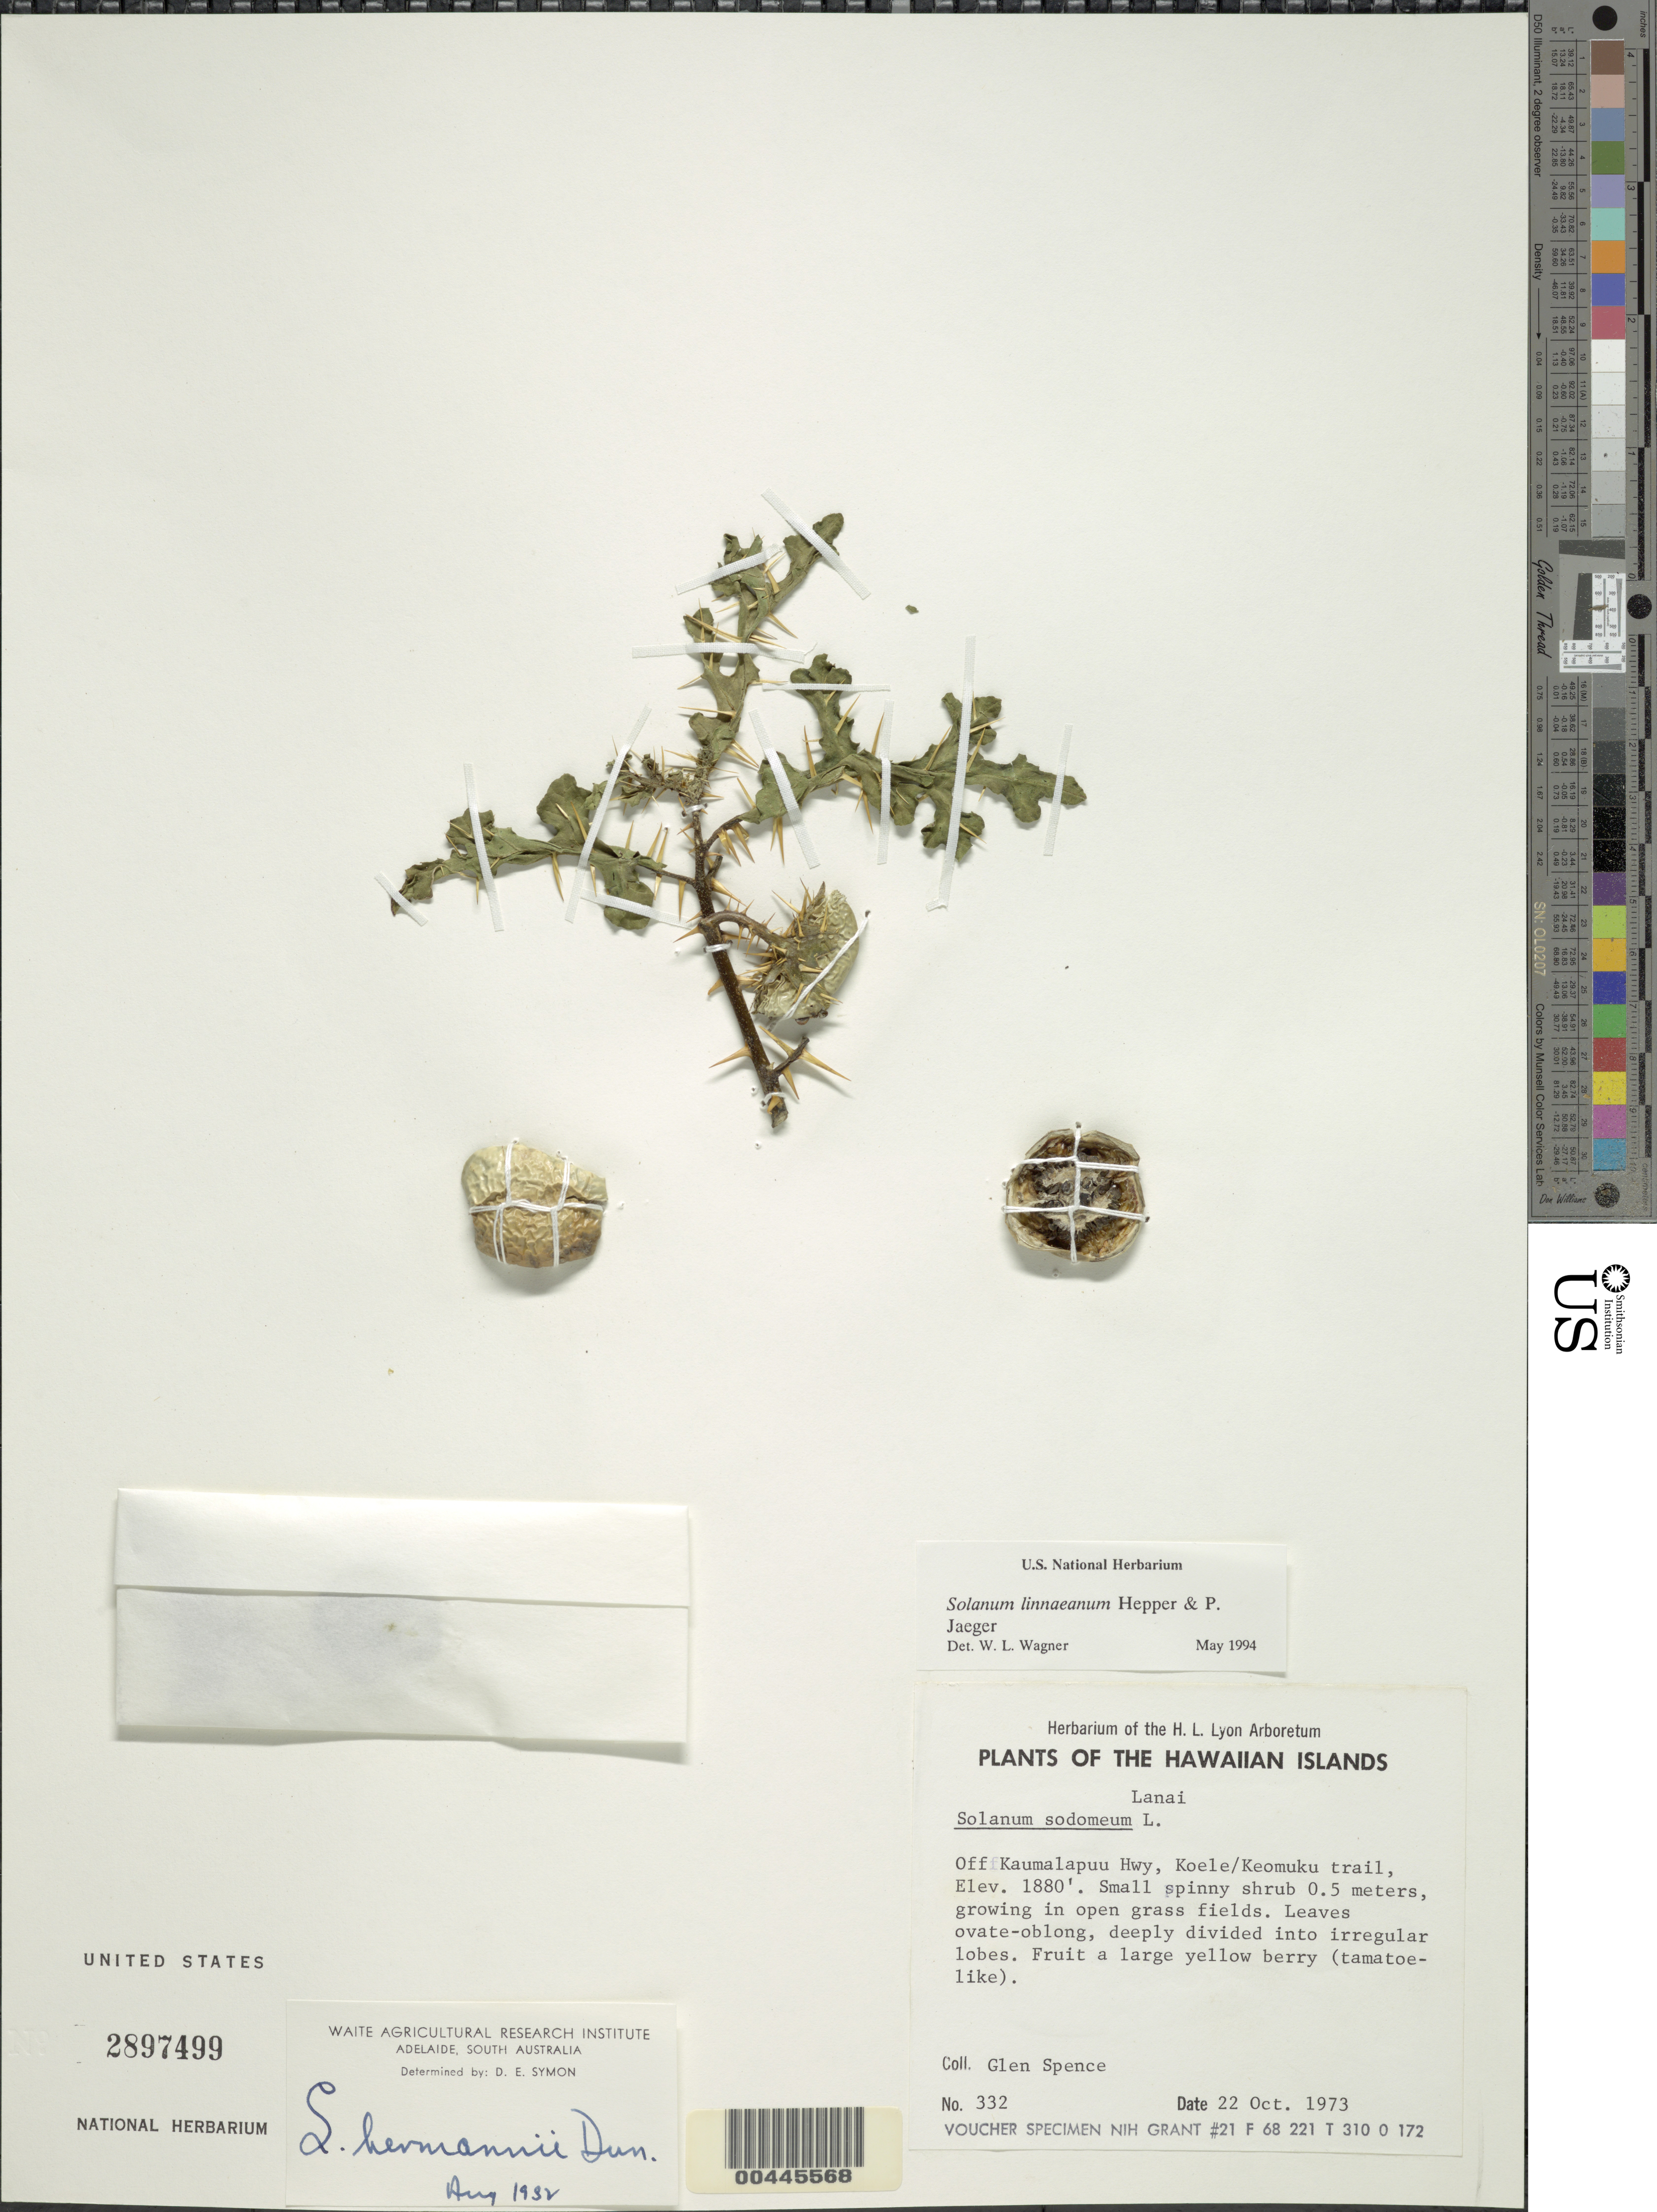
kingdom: Plantae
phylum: Tracheophyta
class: Magnoliopsida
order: Solanales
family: Solanaceae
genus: Solanum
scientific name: Solanum linnaeanum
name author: Hepper & P.-M.L.Jaeger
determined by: Wagner, W. L., (BOT), Smithsonian Institution - National Museum of Natural History (UNITED STATES)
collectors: G. Spence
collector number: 332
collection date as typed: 22 Oct 1973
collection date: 1973-10-22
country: United States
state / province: Hawaii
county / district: Maui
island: Lana'i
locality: Off Kaumalapuu Hwy, Koele/Keomuku trail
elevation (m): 573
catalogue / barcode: US 2897499